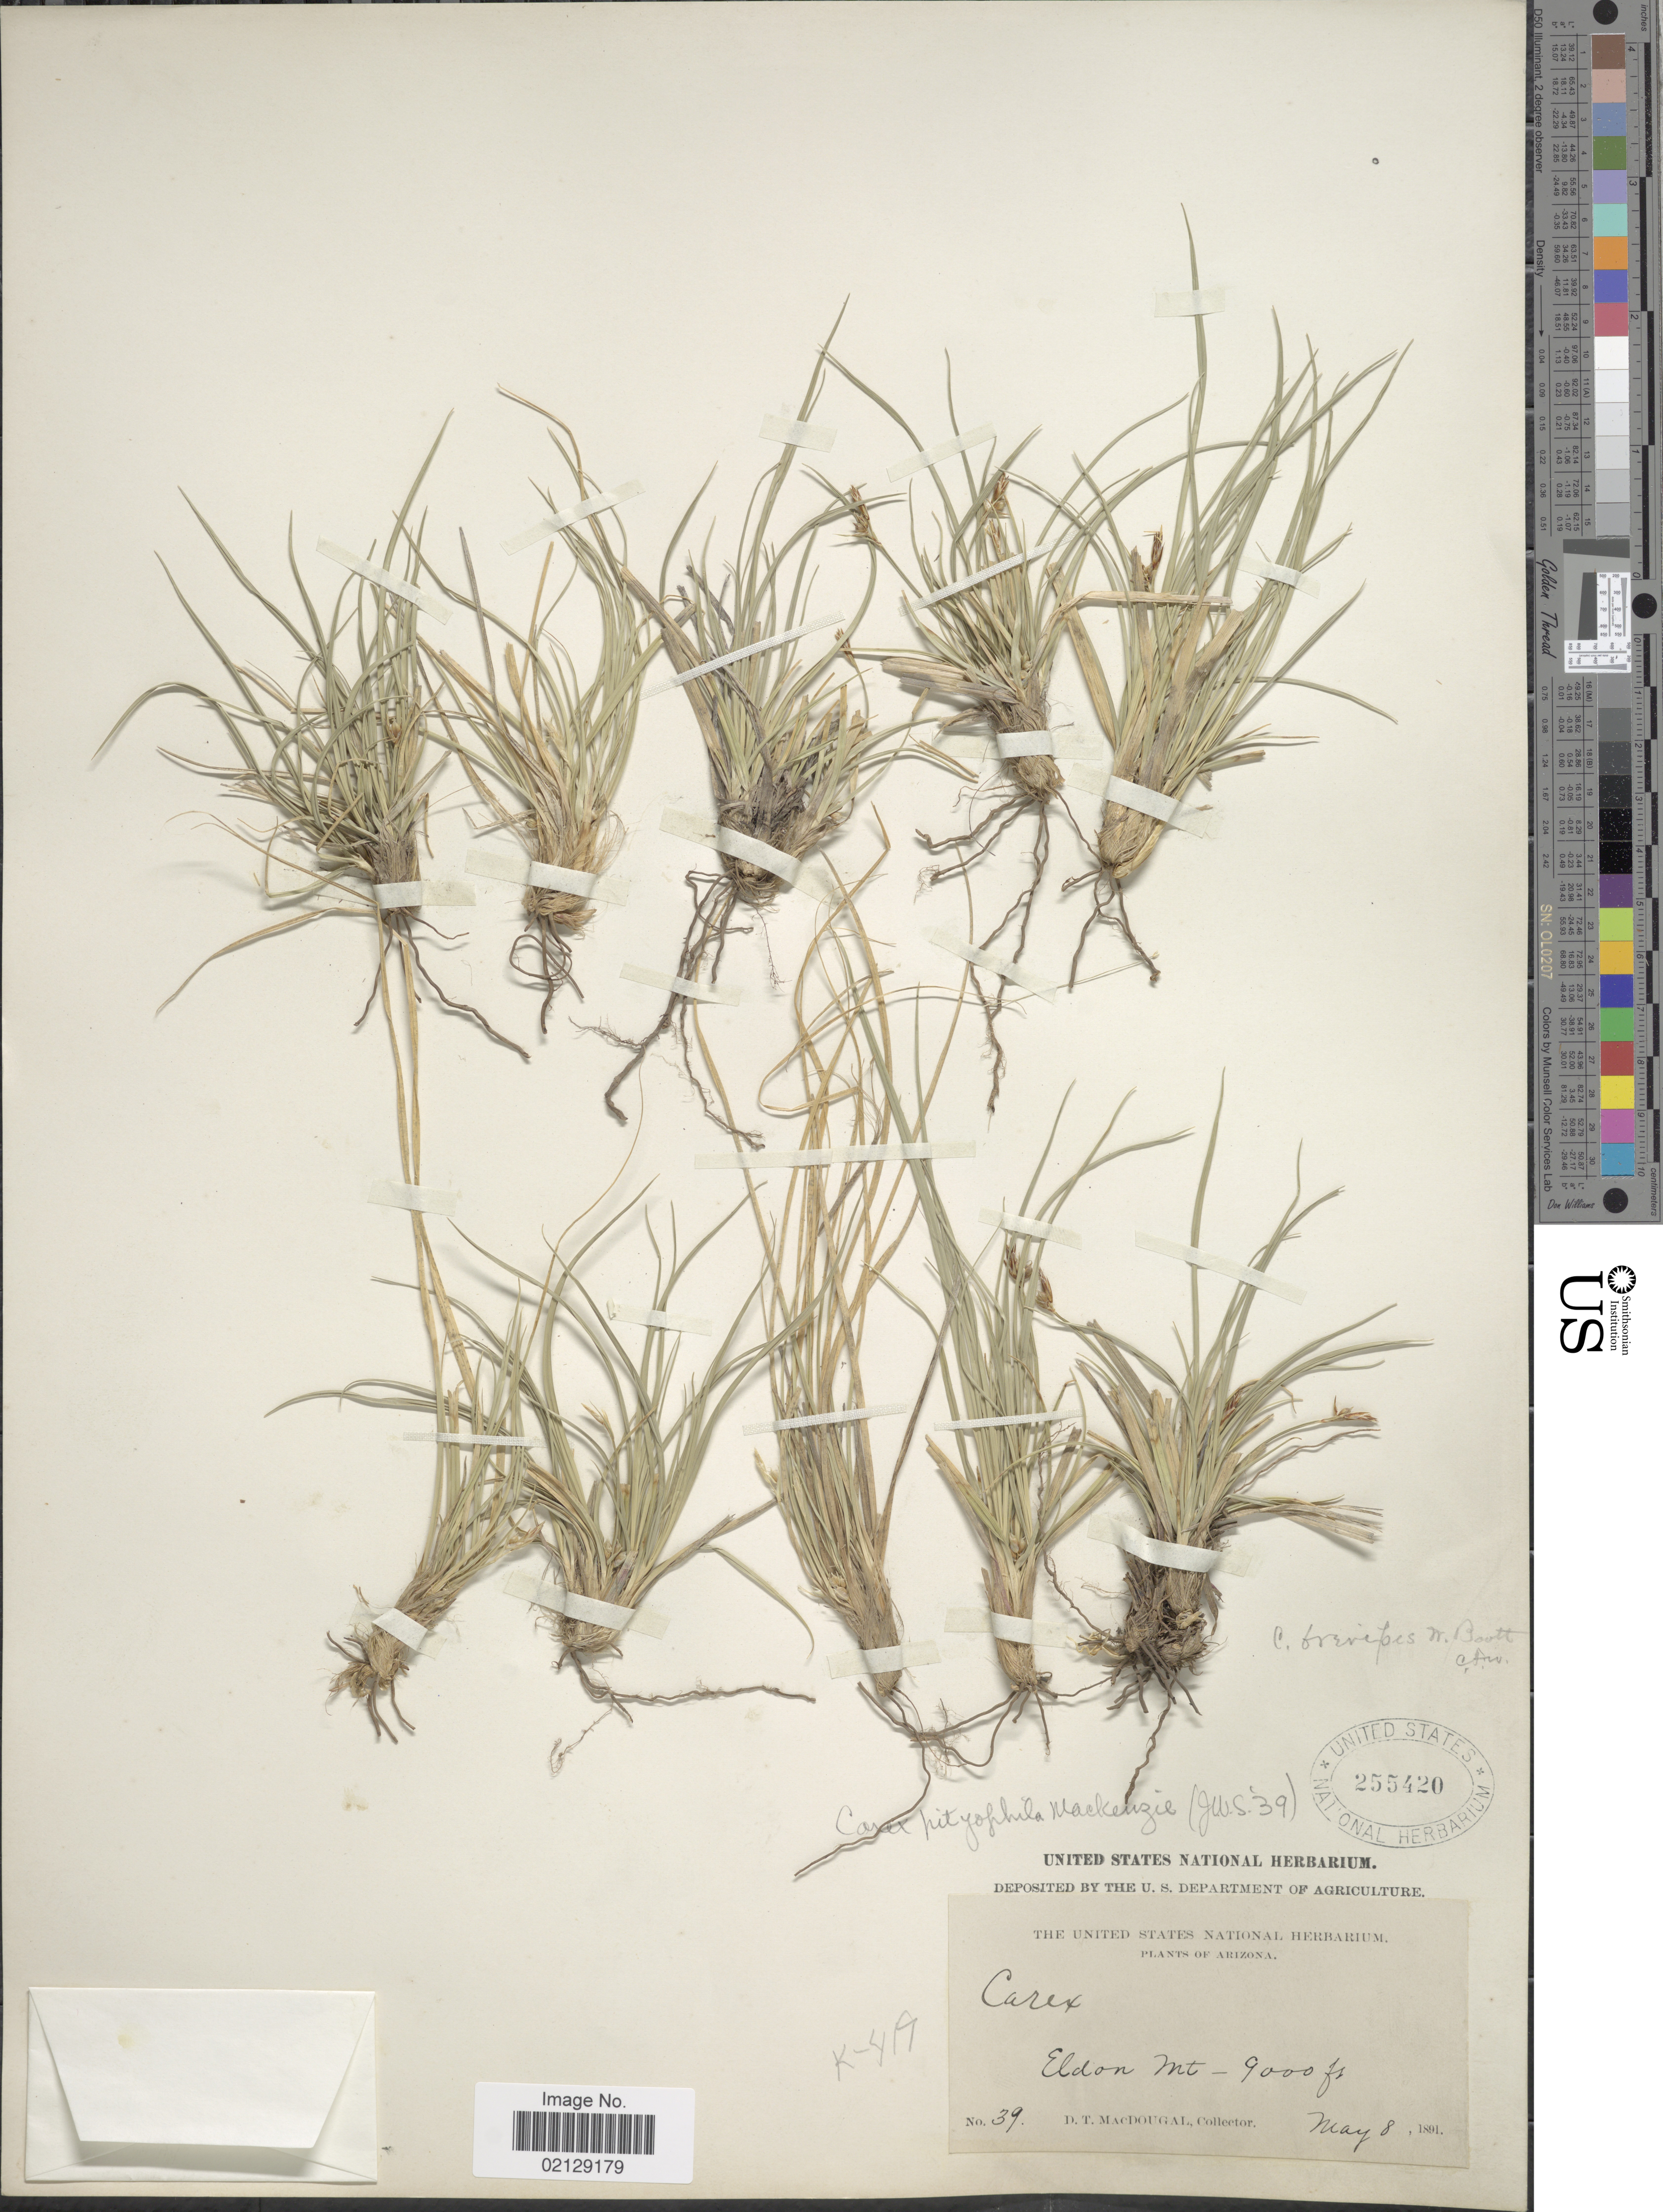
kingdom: Plantae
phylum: Tracheophyta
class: Liliopsida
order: Poales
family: Cyperaceae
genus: Carex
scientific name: Carex pityophila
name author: Mack.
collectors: D. T. MacDougal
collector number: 39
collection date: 1891-05-08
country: United States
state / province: Arizona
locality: Eldon Mt.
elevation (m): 2743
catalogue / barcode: US 255420